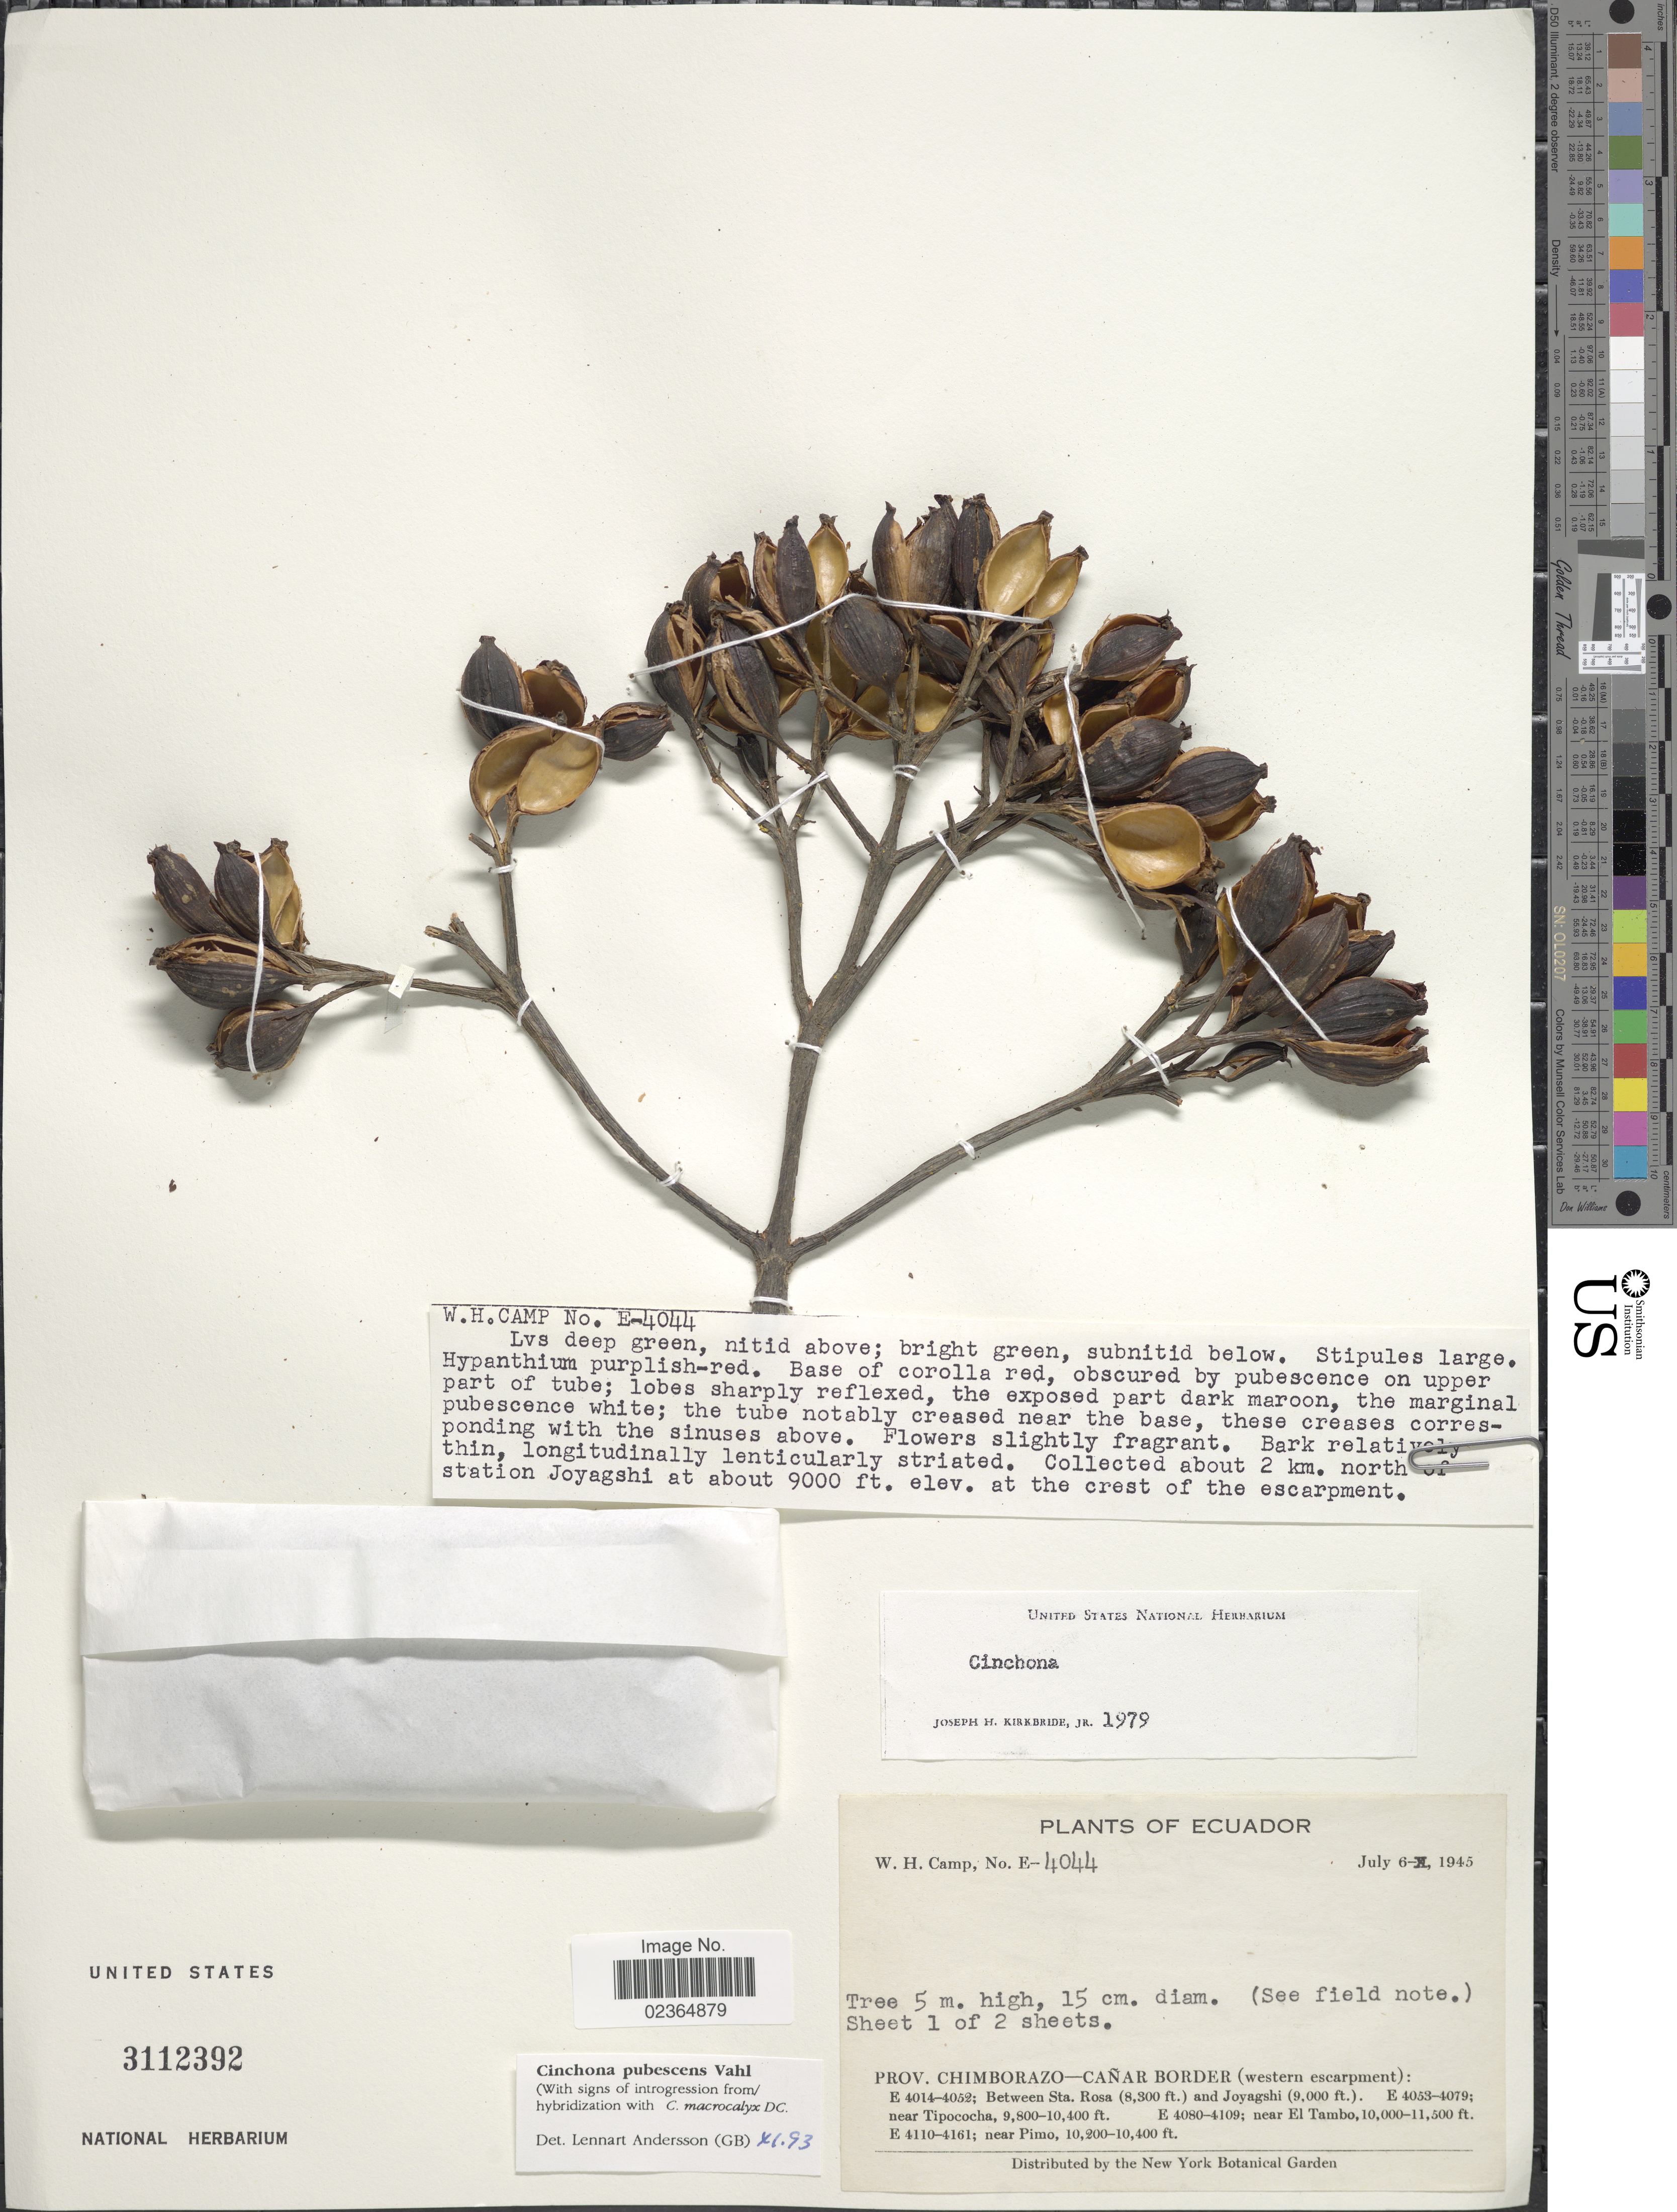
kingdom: Plantae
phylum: Tracheophyta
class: Magnoliopsida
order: Gentianales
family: Rubiaceae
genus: Cinchona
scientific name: Cinchona pubescens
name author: Vahl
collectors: W. H. Camp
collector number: E-4044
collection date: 1945-07-06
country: Ecuador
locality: Prov. Chimborazo-Cañar Border (western escarpment): E 4014-4052; Between Sta. Rosa and Joyagshi. about 2 km. north of station of Joyagshi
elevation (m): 2743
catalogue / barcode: US 3112392